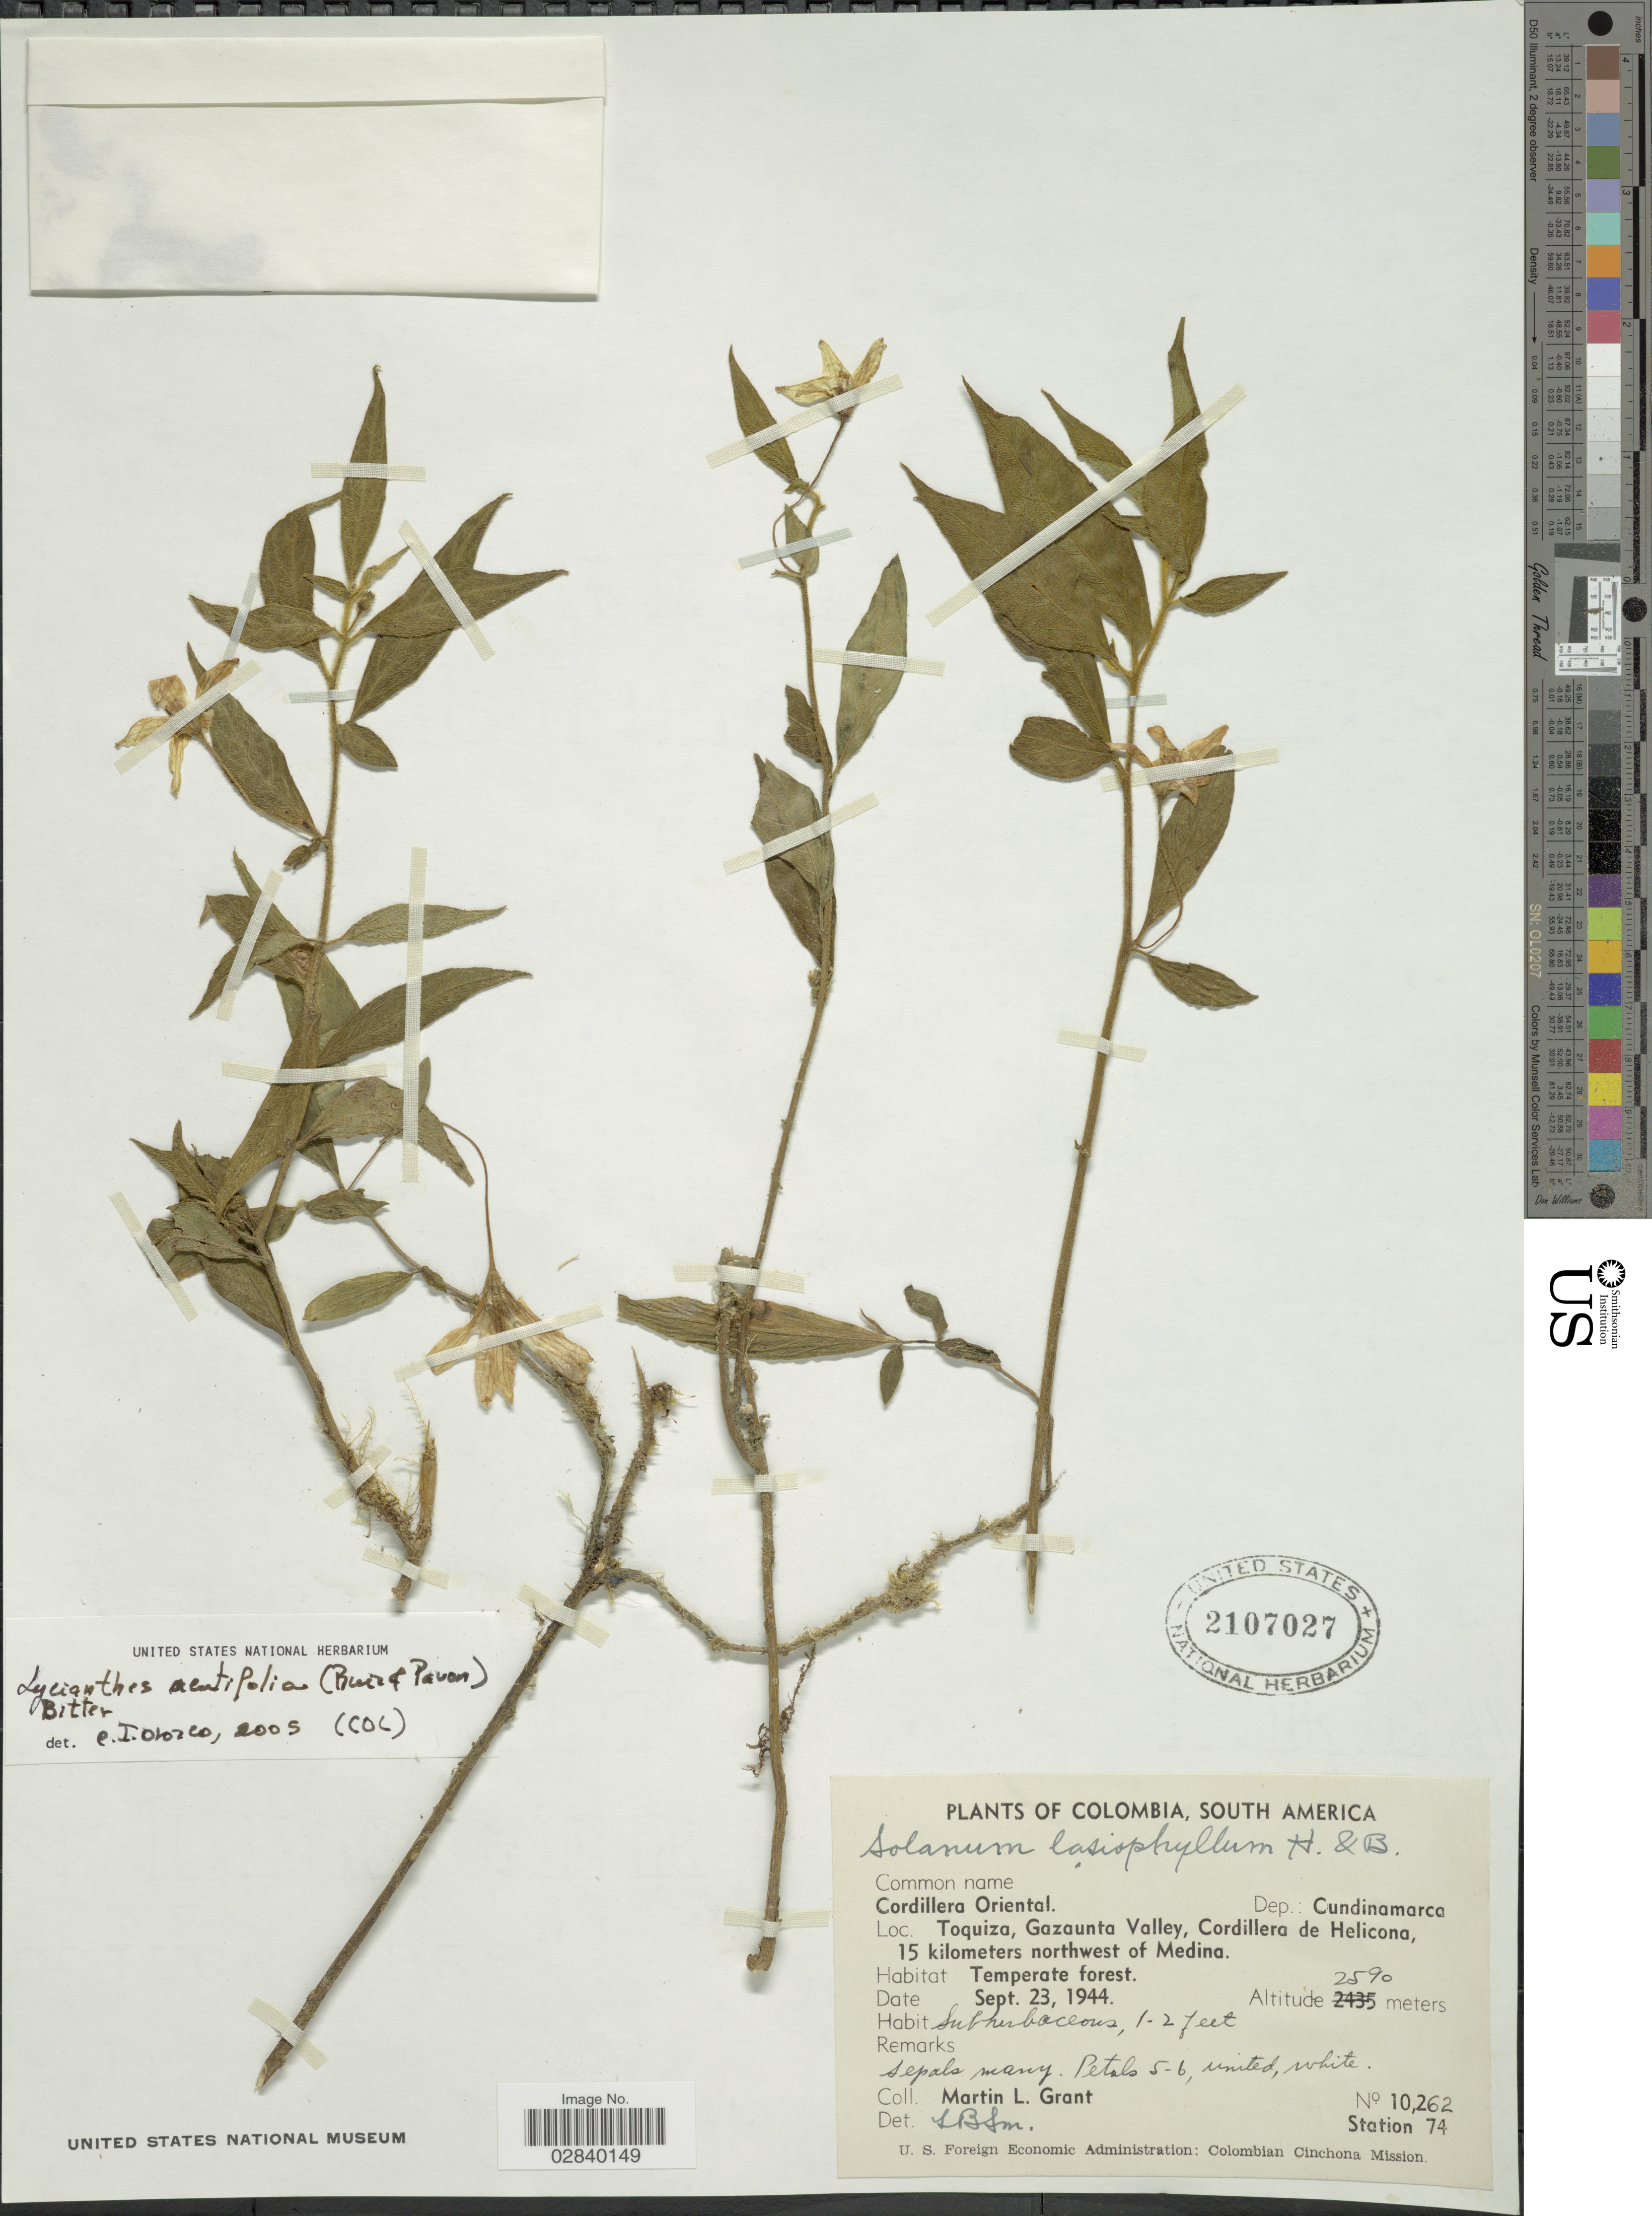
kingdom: Plantae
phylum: Tracheophyta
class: Magnoliopsida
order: Solanales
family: Solanaceae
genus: Lycianthes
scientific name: Lycianthes acutifolia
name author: (Ruiz & Pav.) Bitter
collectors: M. L. Grant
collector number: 10262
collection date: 1944-09-23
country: Colombia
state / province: Cundinamarca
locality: Cordillera Oriental. Dep.: Cundinamarca. Toquiza, Gazaunta Valley, Cordillera de Helicona, 15 kilometers northwest of Medina.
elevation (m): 2590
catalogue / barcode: US 2107027